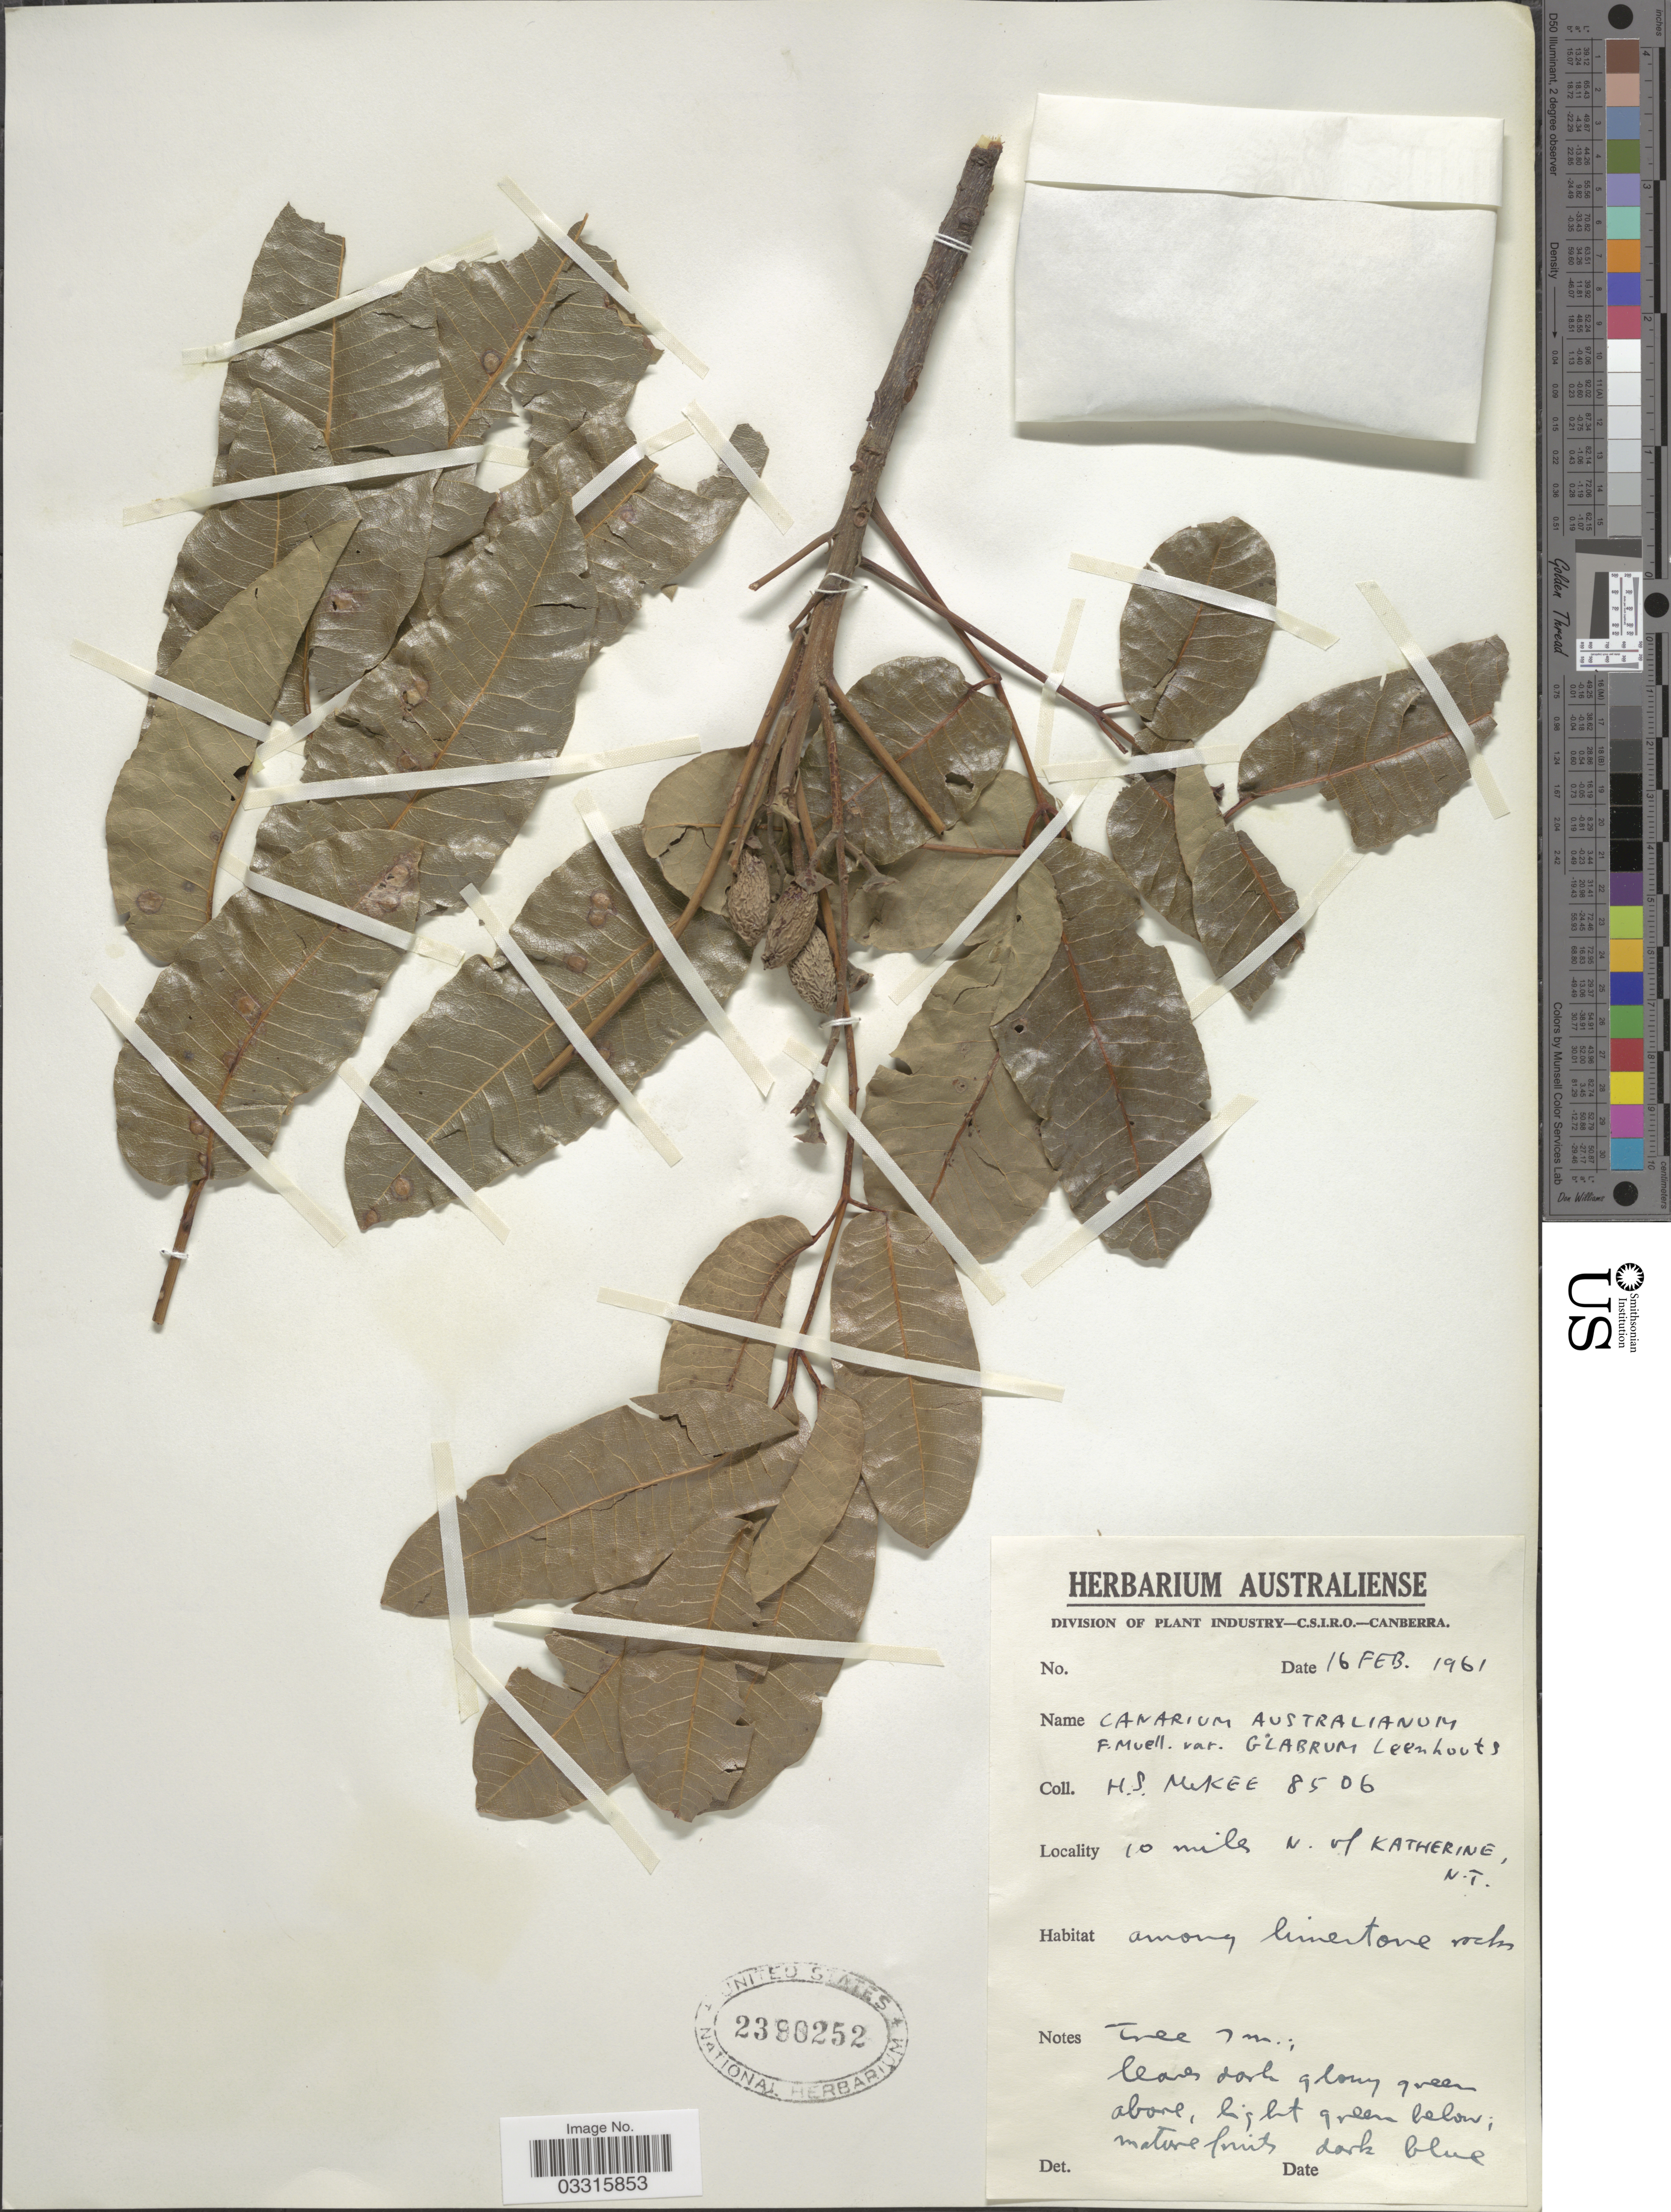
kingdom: Plantae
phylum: Tracheophyta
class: Magnoliopsida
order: Sapindales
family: Burseraceae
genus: Canarium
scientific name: Canarium australianum var. glabrum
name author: Leenh.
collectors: H. S. McKee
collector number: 8506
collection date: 1961-02-16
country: Australia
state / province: Northern Territory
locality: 10 miles N. of Katherine.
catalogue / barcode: US 2390252